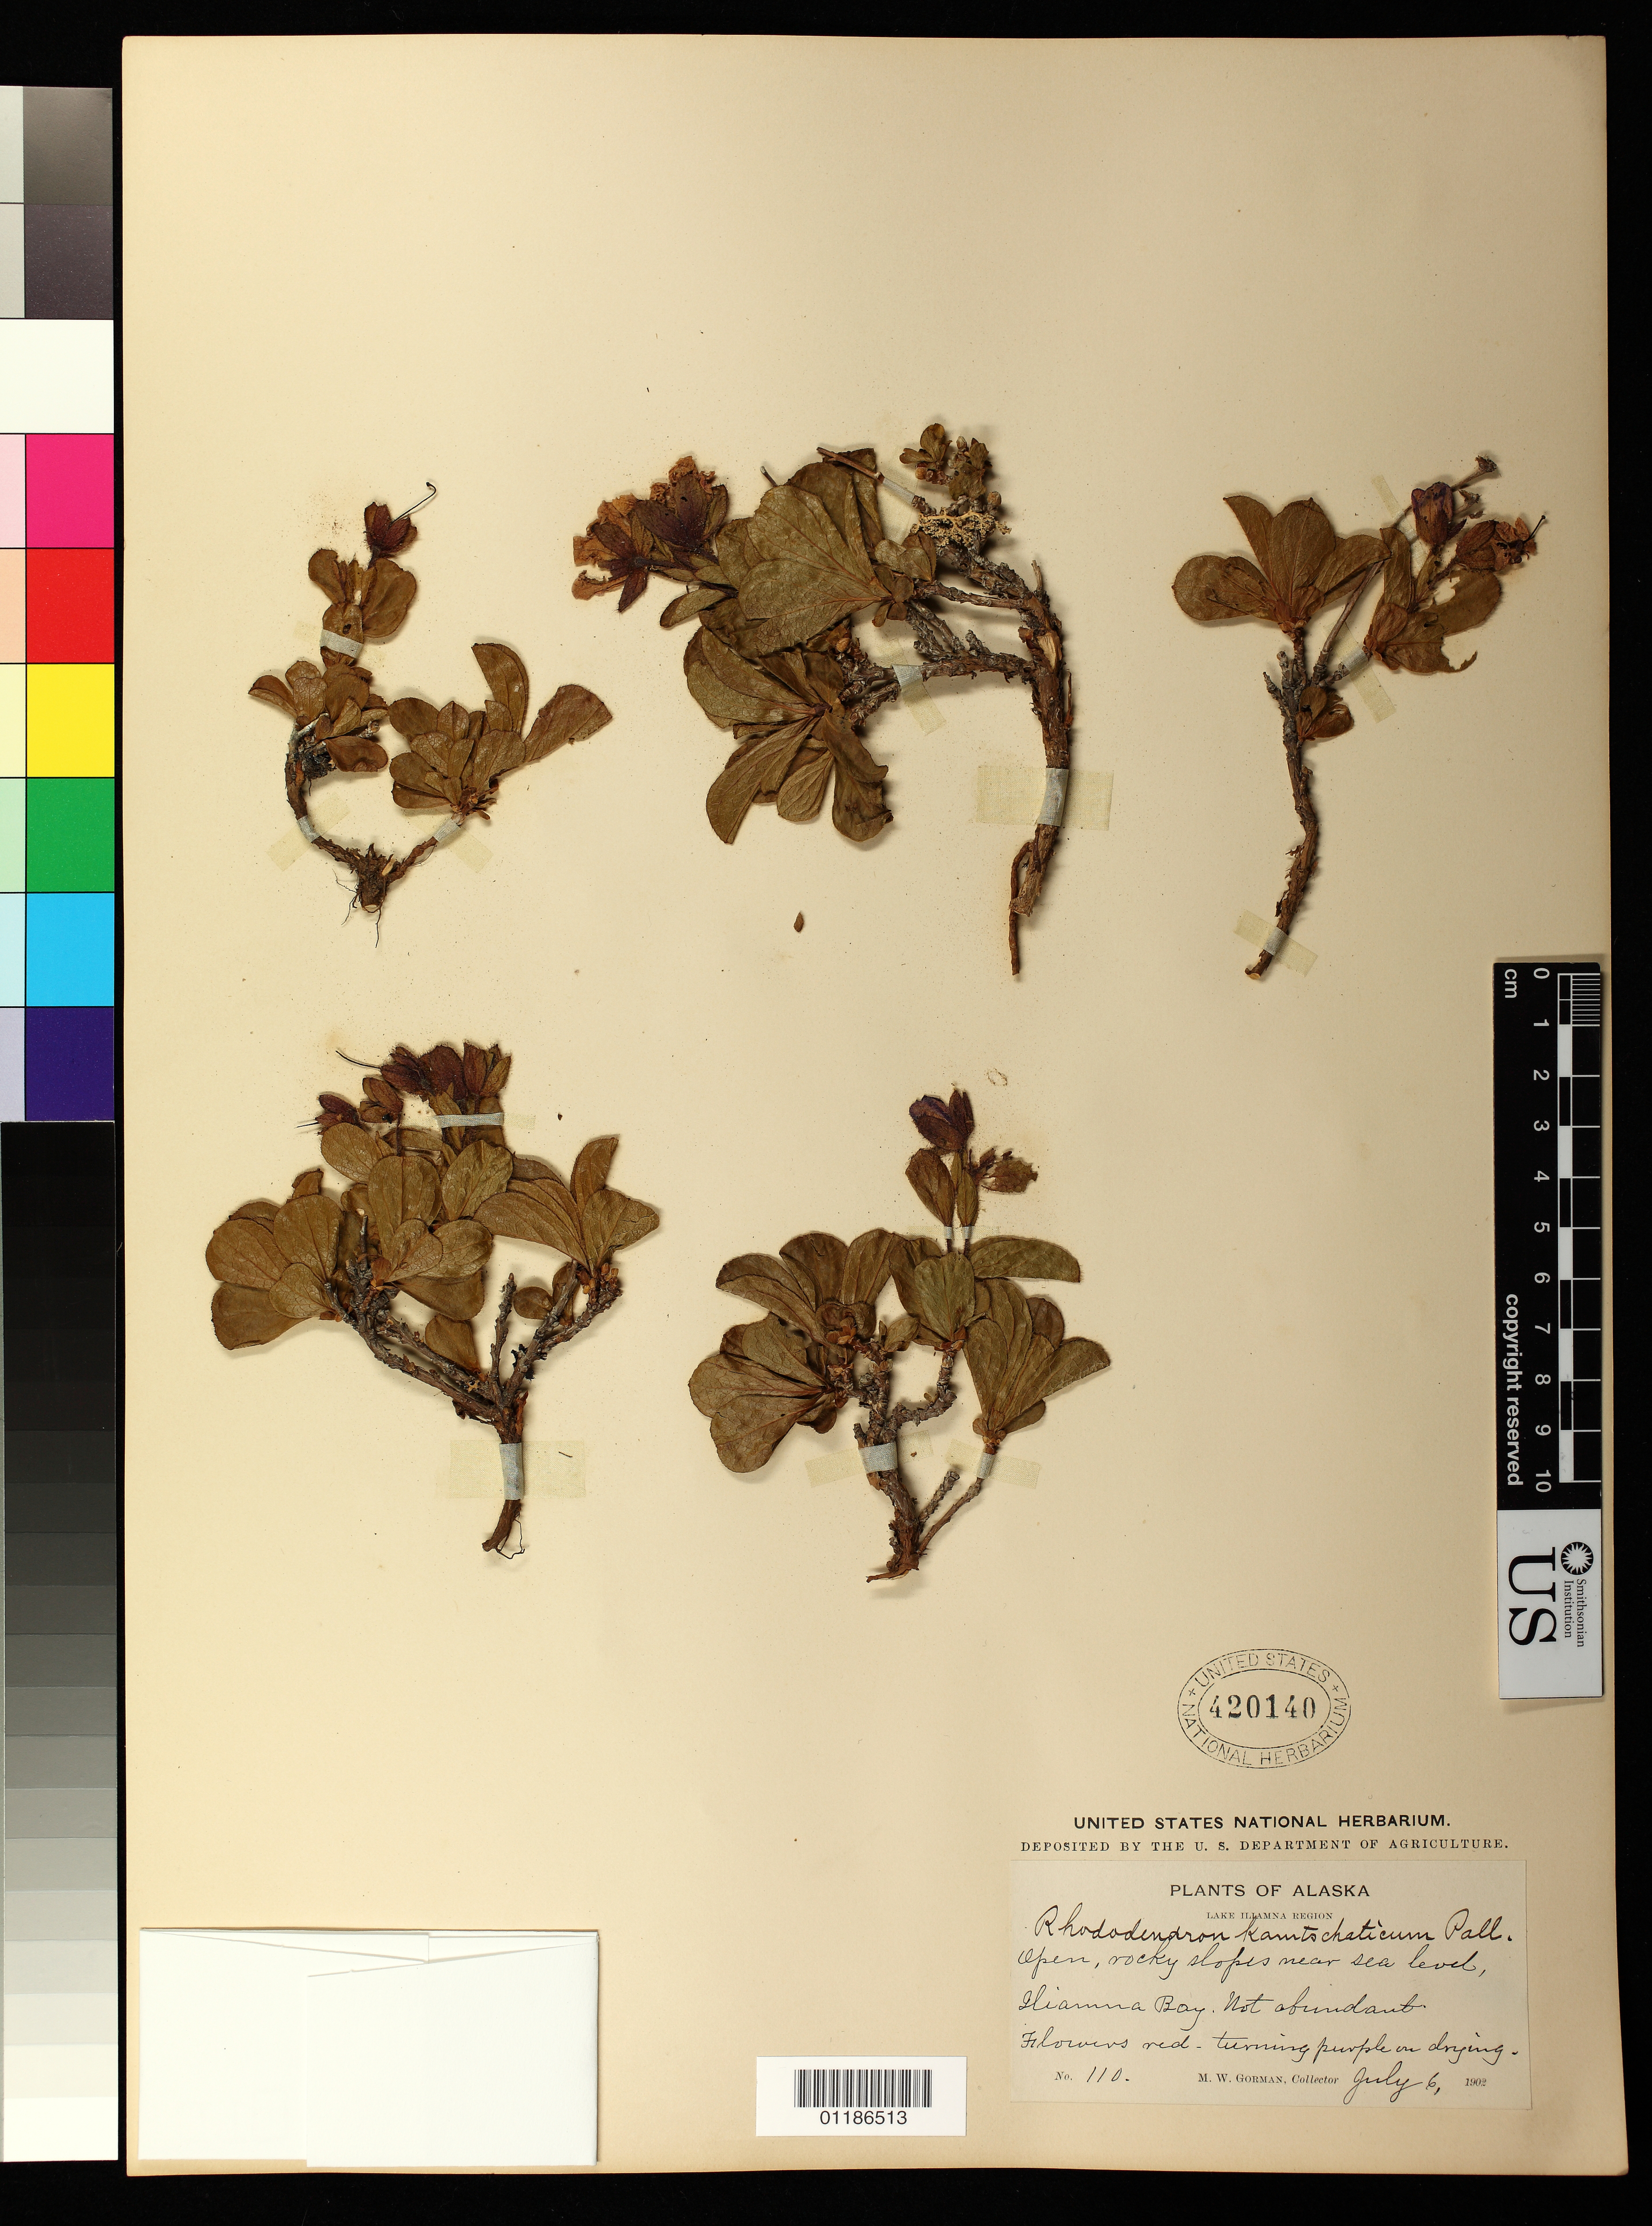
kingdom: Plantae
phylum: Tracheophyta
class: Magnoliopsida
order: Ericales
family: Ericaceae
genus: Therorhodion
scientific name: Therorhodion camtschaticum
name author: (Pall.) Small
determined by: Oliver, M. G., (ALA), University of Alaska Museum of the North (UNITED STATES)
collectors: M. W. Gorman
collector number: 110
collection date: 1902-07-06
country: United States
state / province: Alaska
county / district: Lake and Peninsula Borough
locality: Lake Iliamna region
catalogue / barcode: US 420140